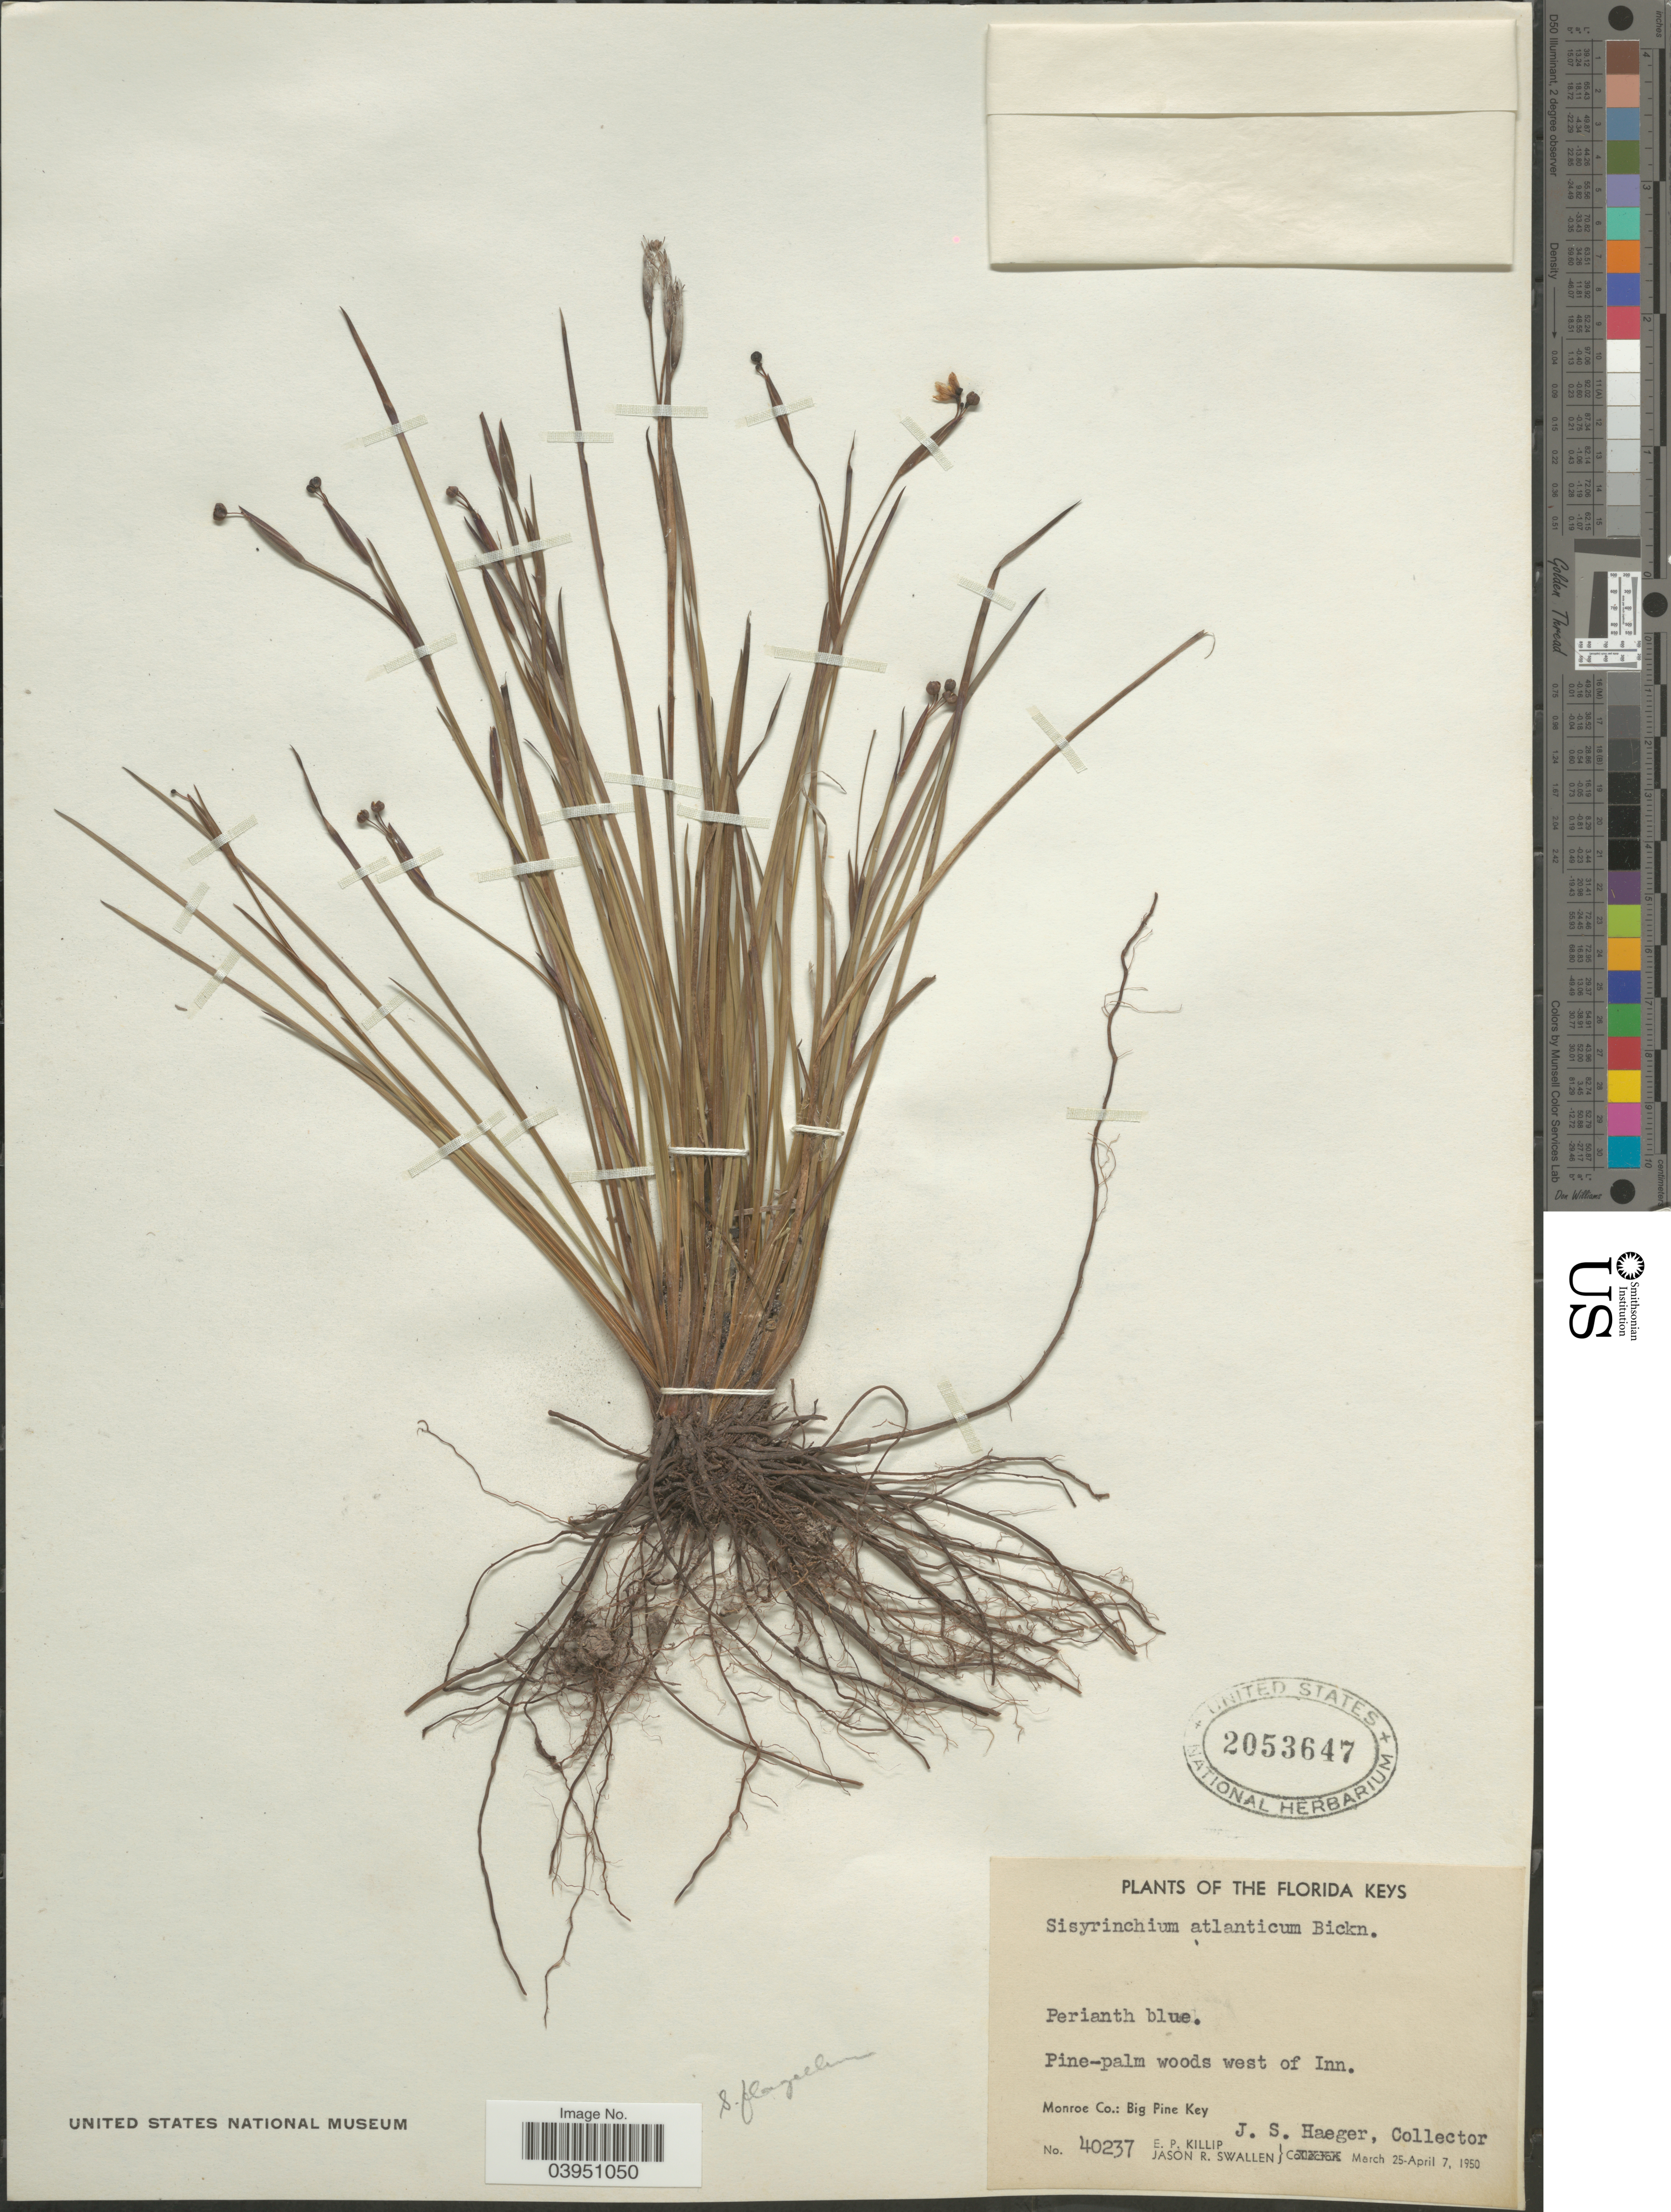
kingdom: Plantae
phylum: Tracheophyta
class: Liliopsida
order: Asparagales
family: Iridaceae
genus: Sisyrinchium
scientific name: Sisyrinchium flagellum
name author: E.P. Bicknell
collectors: J. Haeger, E. P. Killip & J. R. Swallen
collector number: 40237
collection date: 1950-03-25/1950-04-07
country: United States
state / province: Florida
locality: Florida Keys. Pine-palm woods west of Inn. Monroe Co.: Big Pine Key.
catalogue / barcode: US 2053647